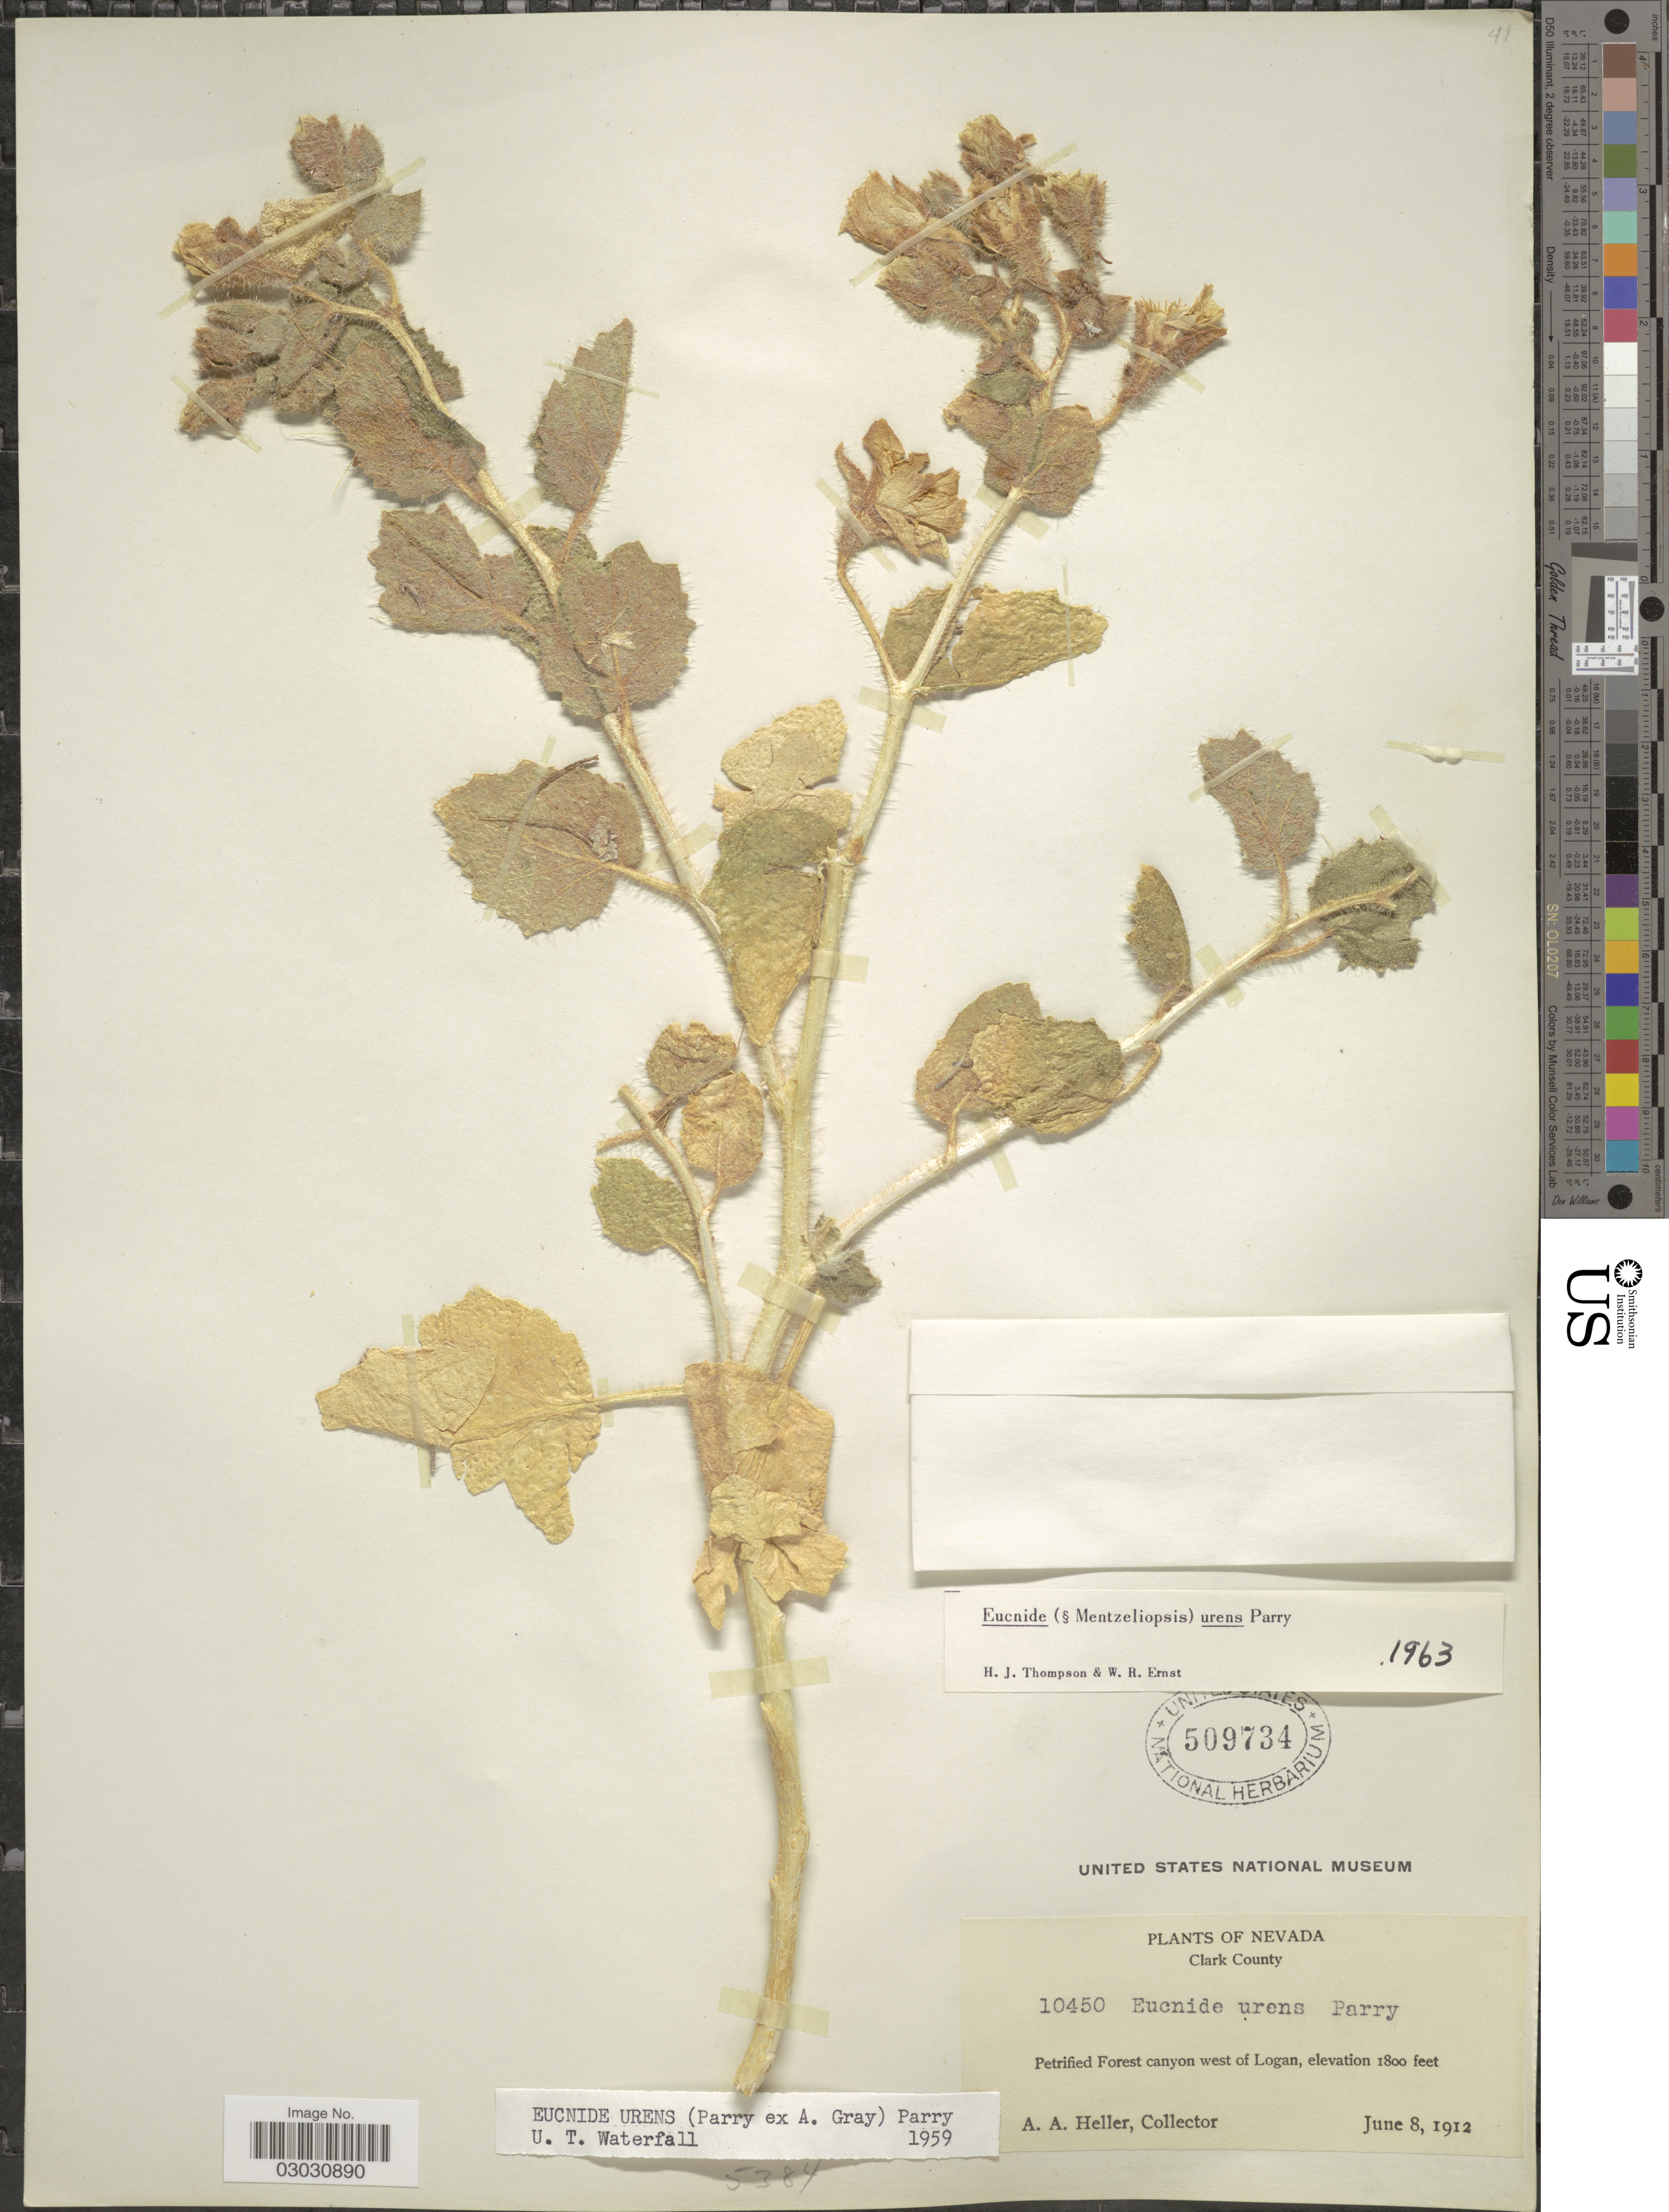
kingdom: Plantae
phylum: Tracheophyta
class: Magnoliopsida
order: Cornales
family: Loasaceae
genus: Eucnide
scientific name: Eucnide urens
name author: Parry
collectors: A. A. Heller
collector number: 10450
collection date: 1912-06-08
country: United States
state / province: Nevada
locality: Clark County. Petrified Forest canyon west of Logan.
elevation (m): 549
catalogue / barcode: US 509734